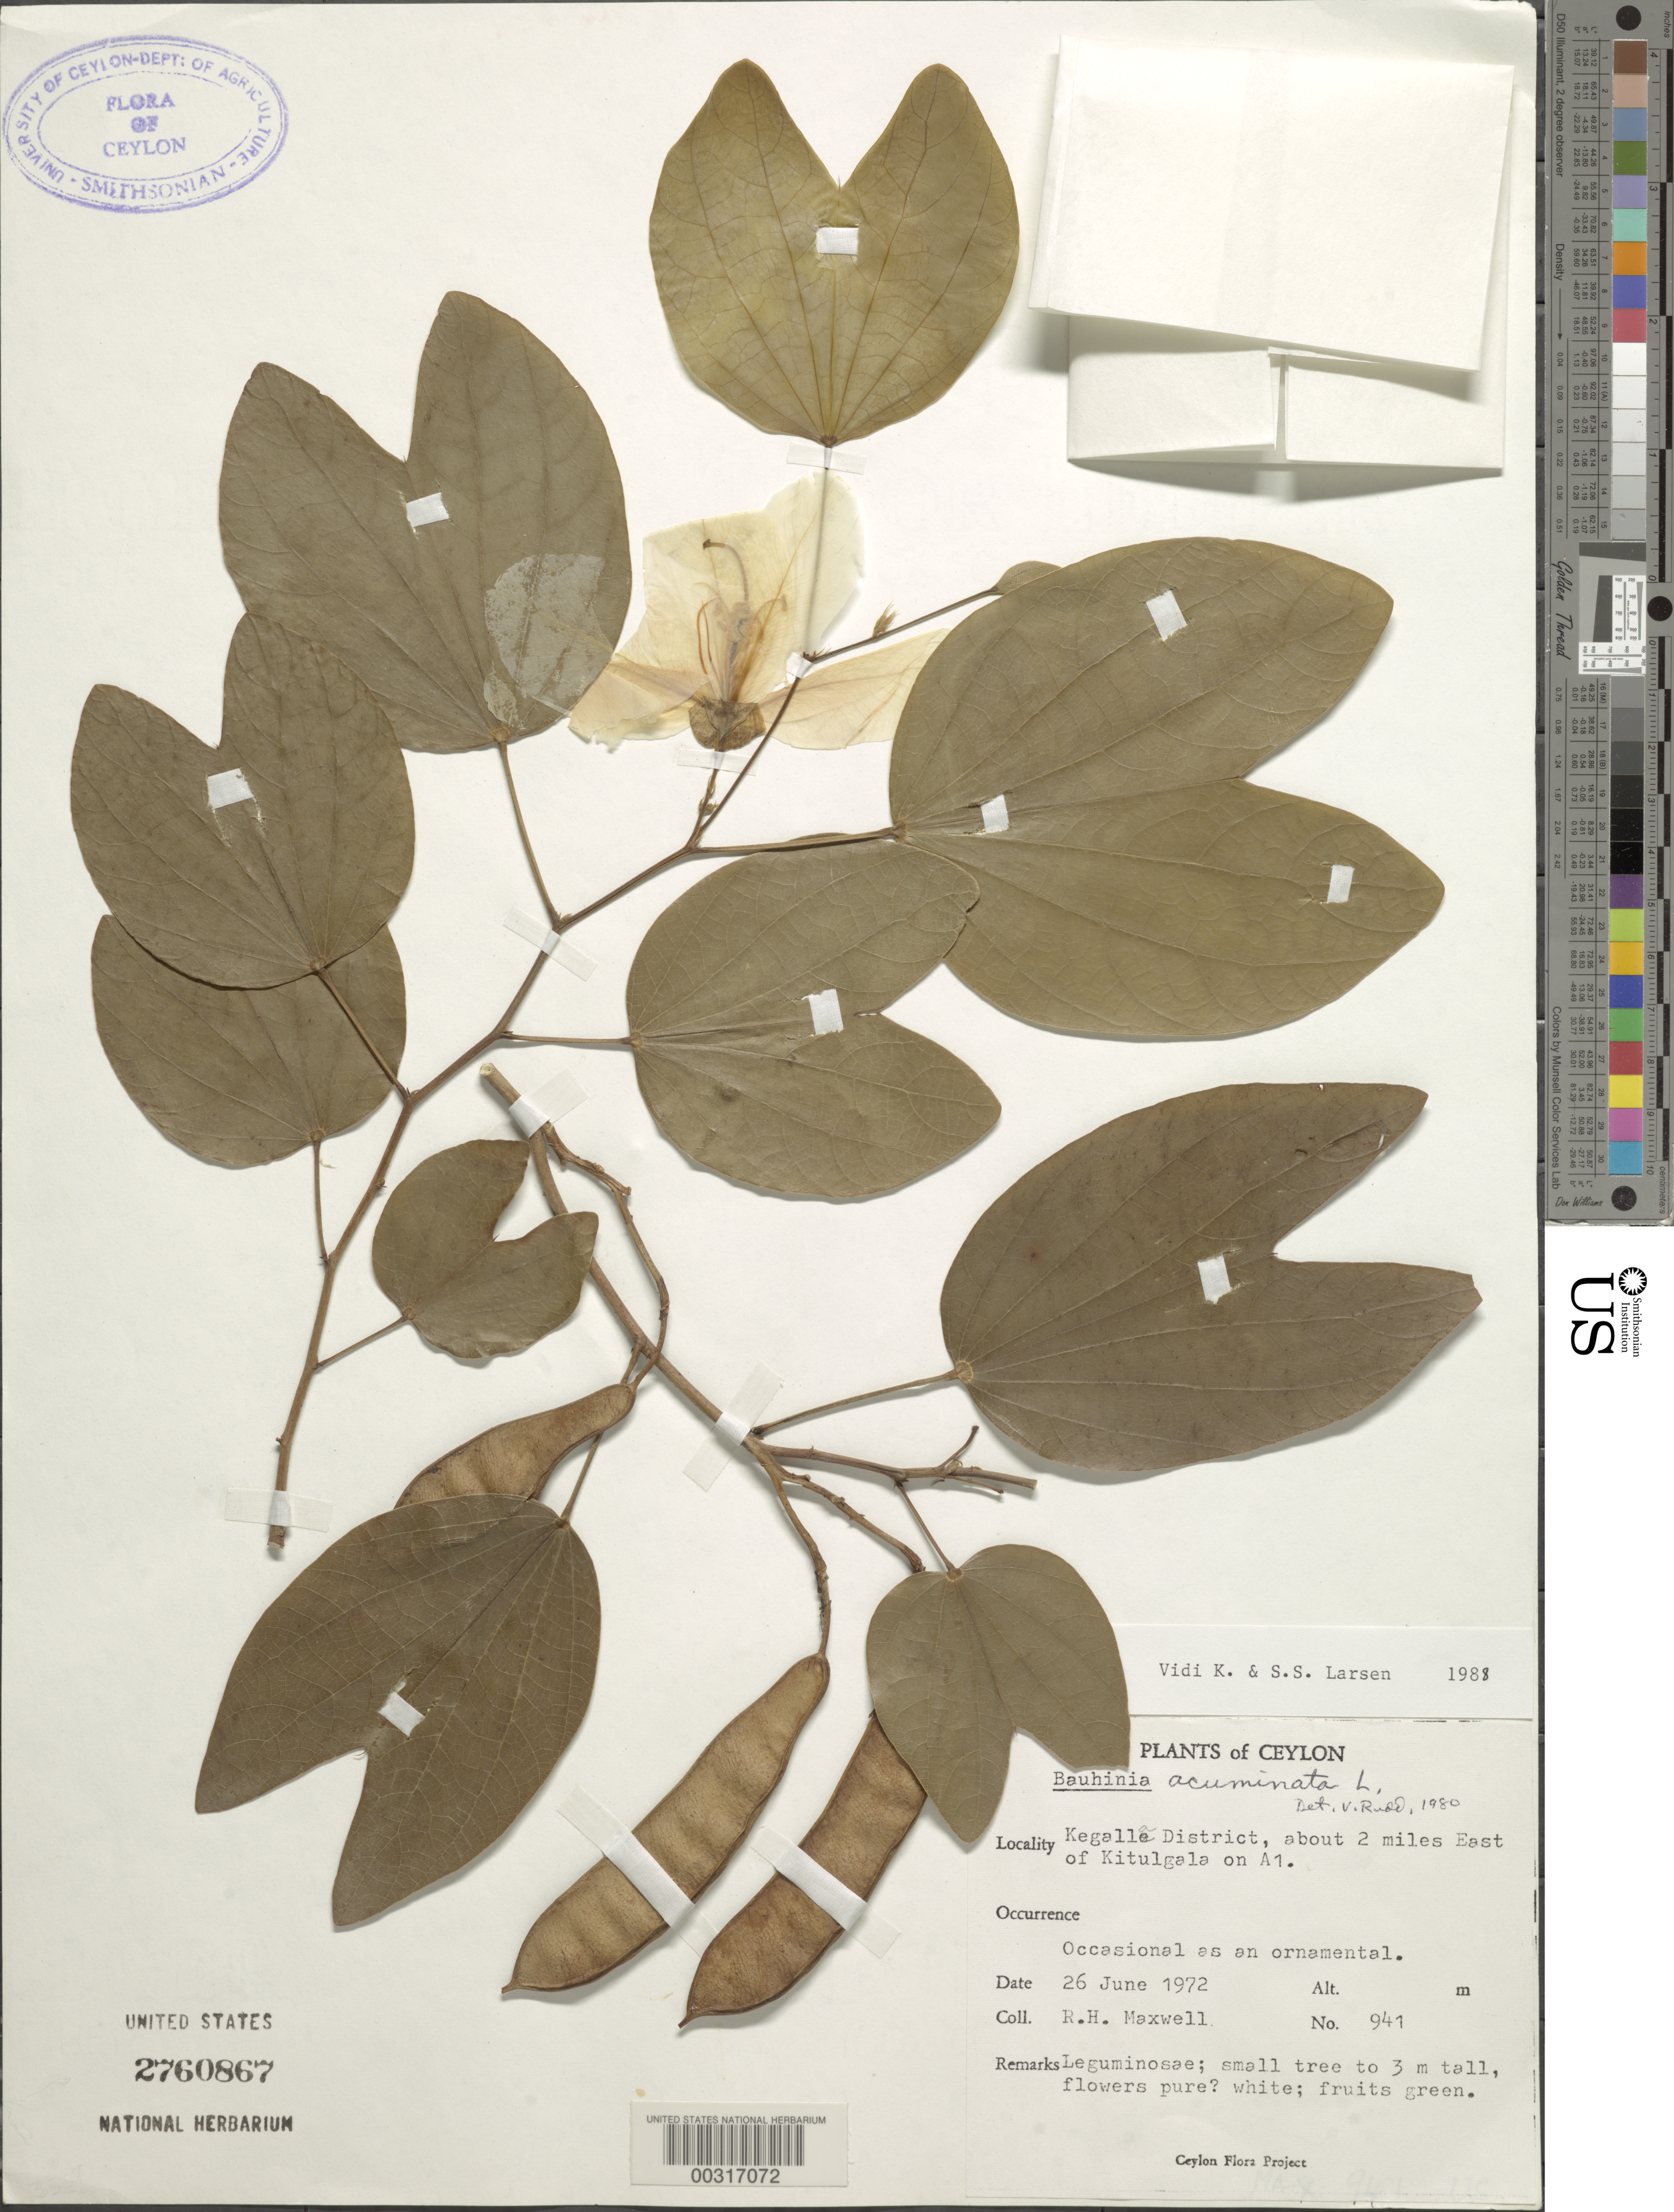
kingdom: Plantae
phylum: Tracheophyta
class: Magnoliopsida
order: Fabales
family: Fabaceae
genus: Bauhinia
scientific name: Bauhinia acuminata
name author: L.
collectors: R. H. Maxwell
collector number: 941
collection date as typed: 26 Jun 1972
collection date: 1972-06-26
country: Sri Lanka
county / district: Kegalla Dist.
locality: About 2 mi e of kitulgala on a1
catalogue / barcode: US 2760867